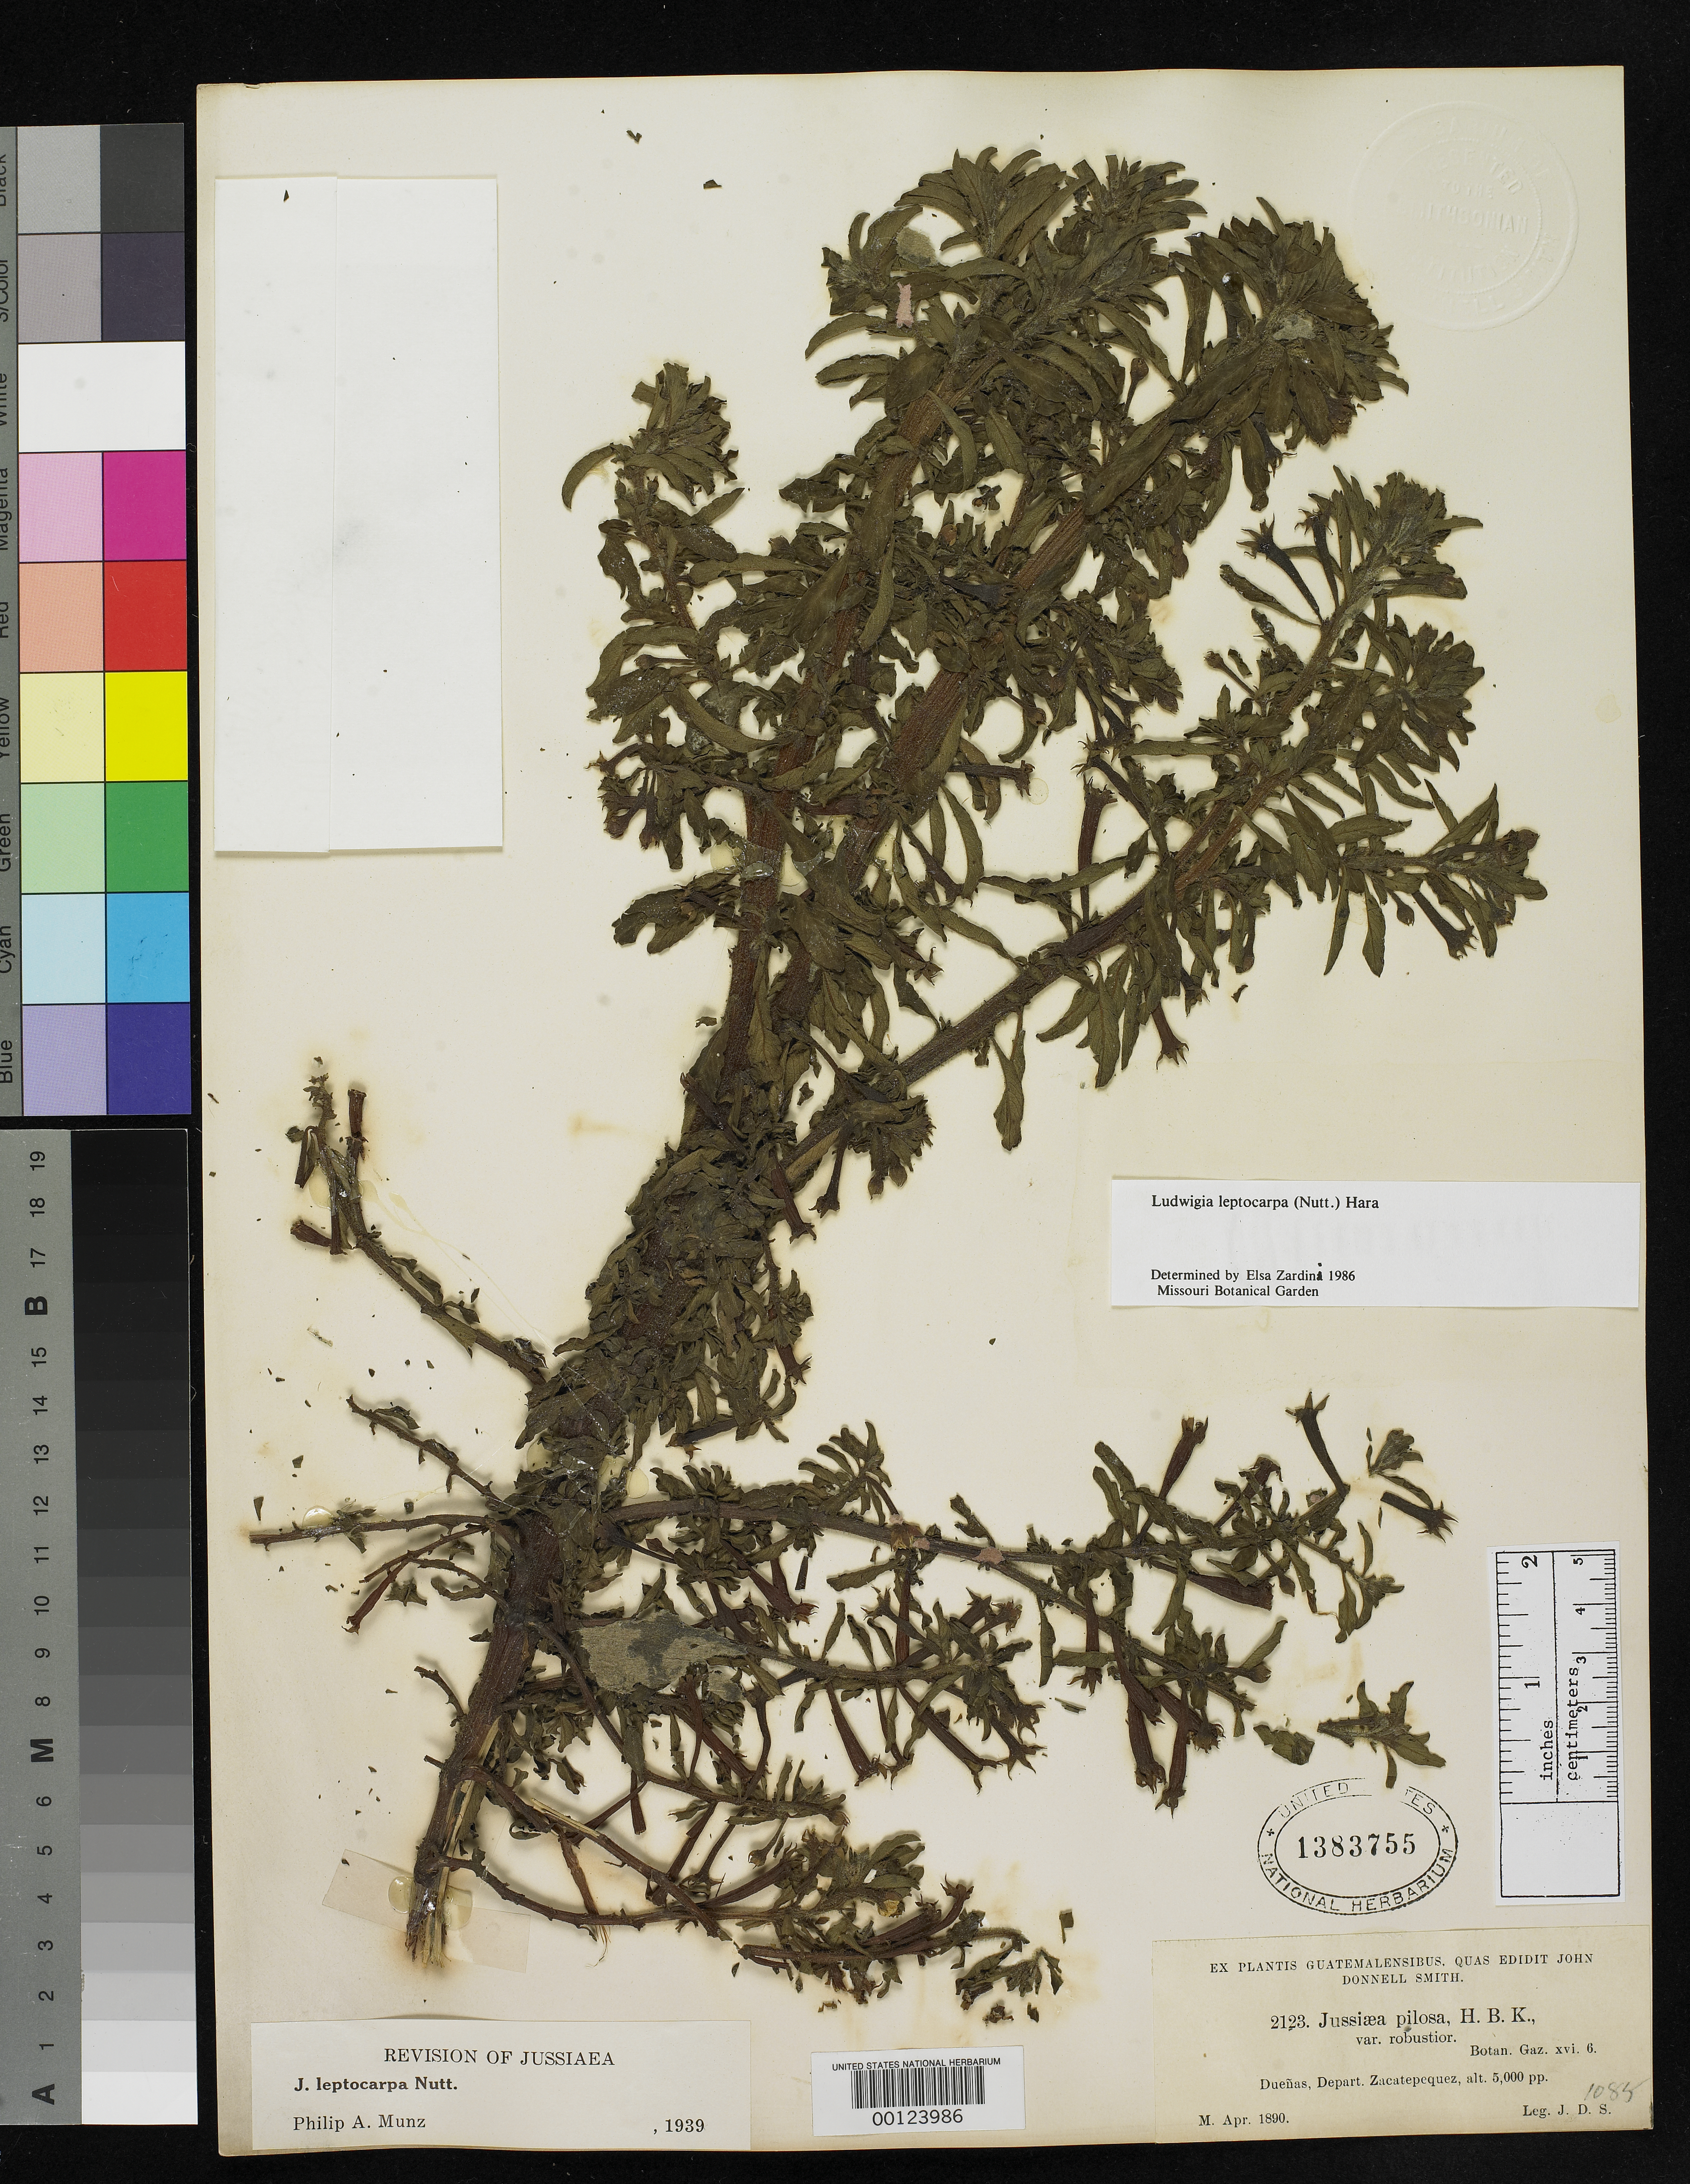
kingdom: Plantae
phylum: Tracheophyta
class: Magnoliopsida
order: Myrtales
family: Onagraceae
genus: Jussiaea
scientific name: Jussiaea pilosa var. robustior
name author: Donn. Sm.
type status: Type Collection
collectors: J. Donnell Smith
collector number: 2123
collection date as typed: Apr 1890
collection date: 1890-04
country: Guatemala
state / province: Sacatepéquez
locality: Duenas.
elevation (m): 1524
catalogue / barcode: US 1383755